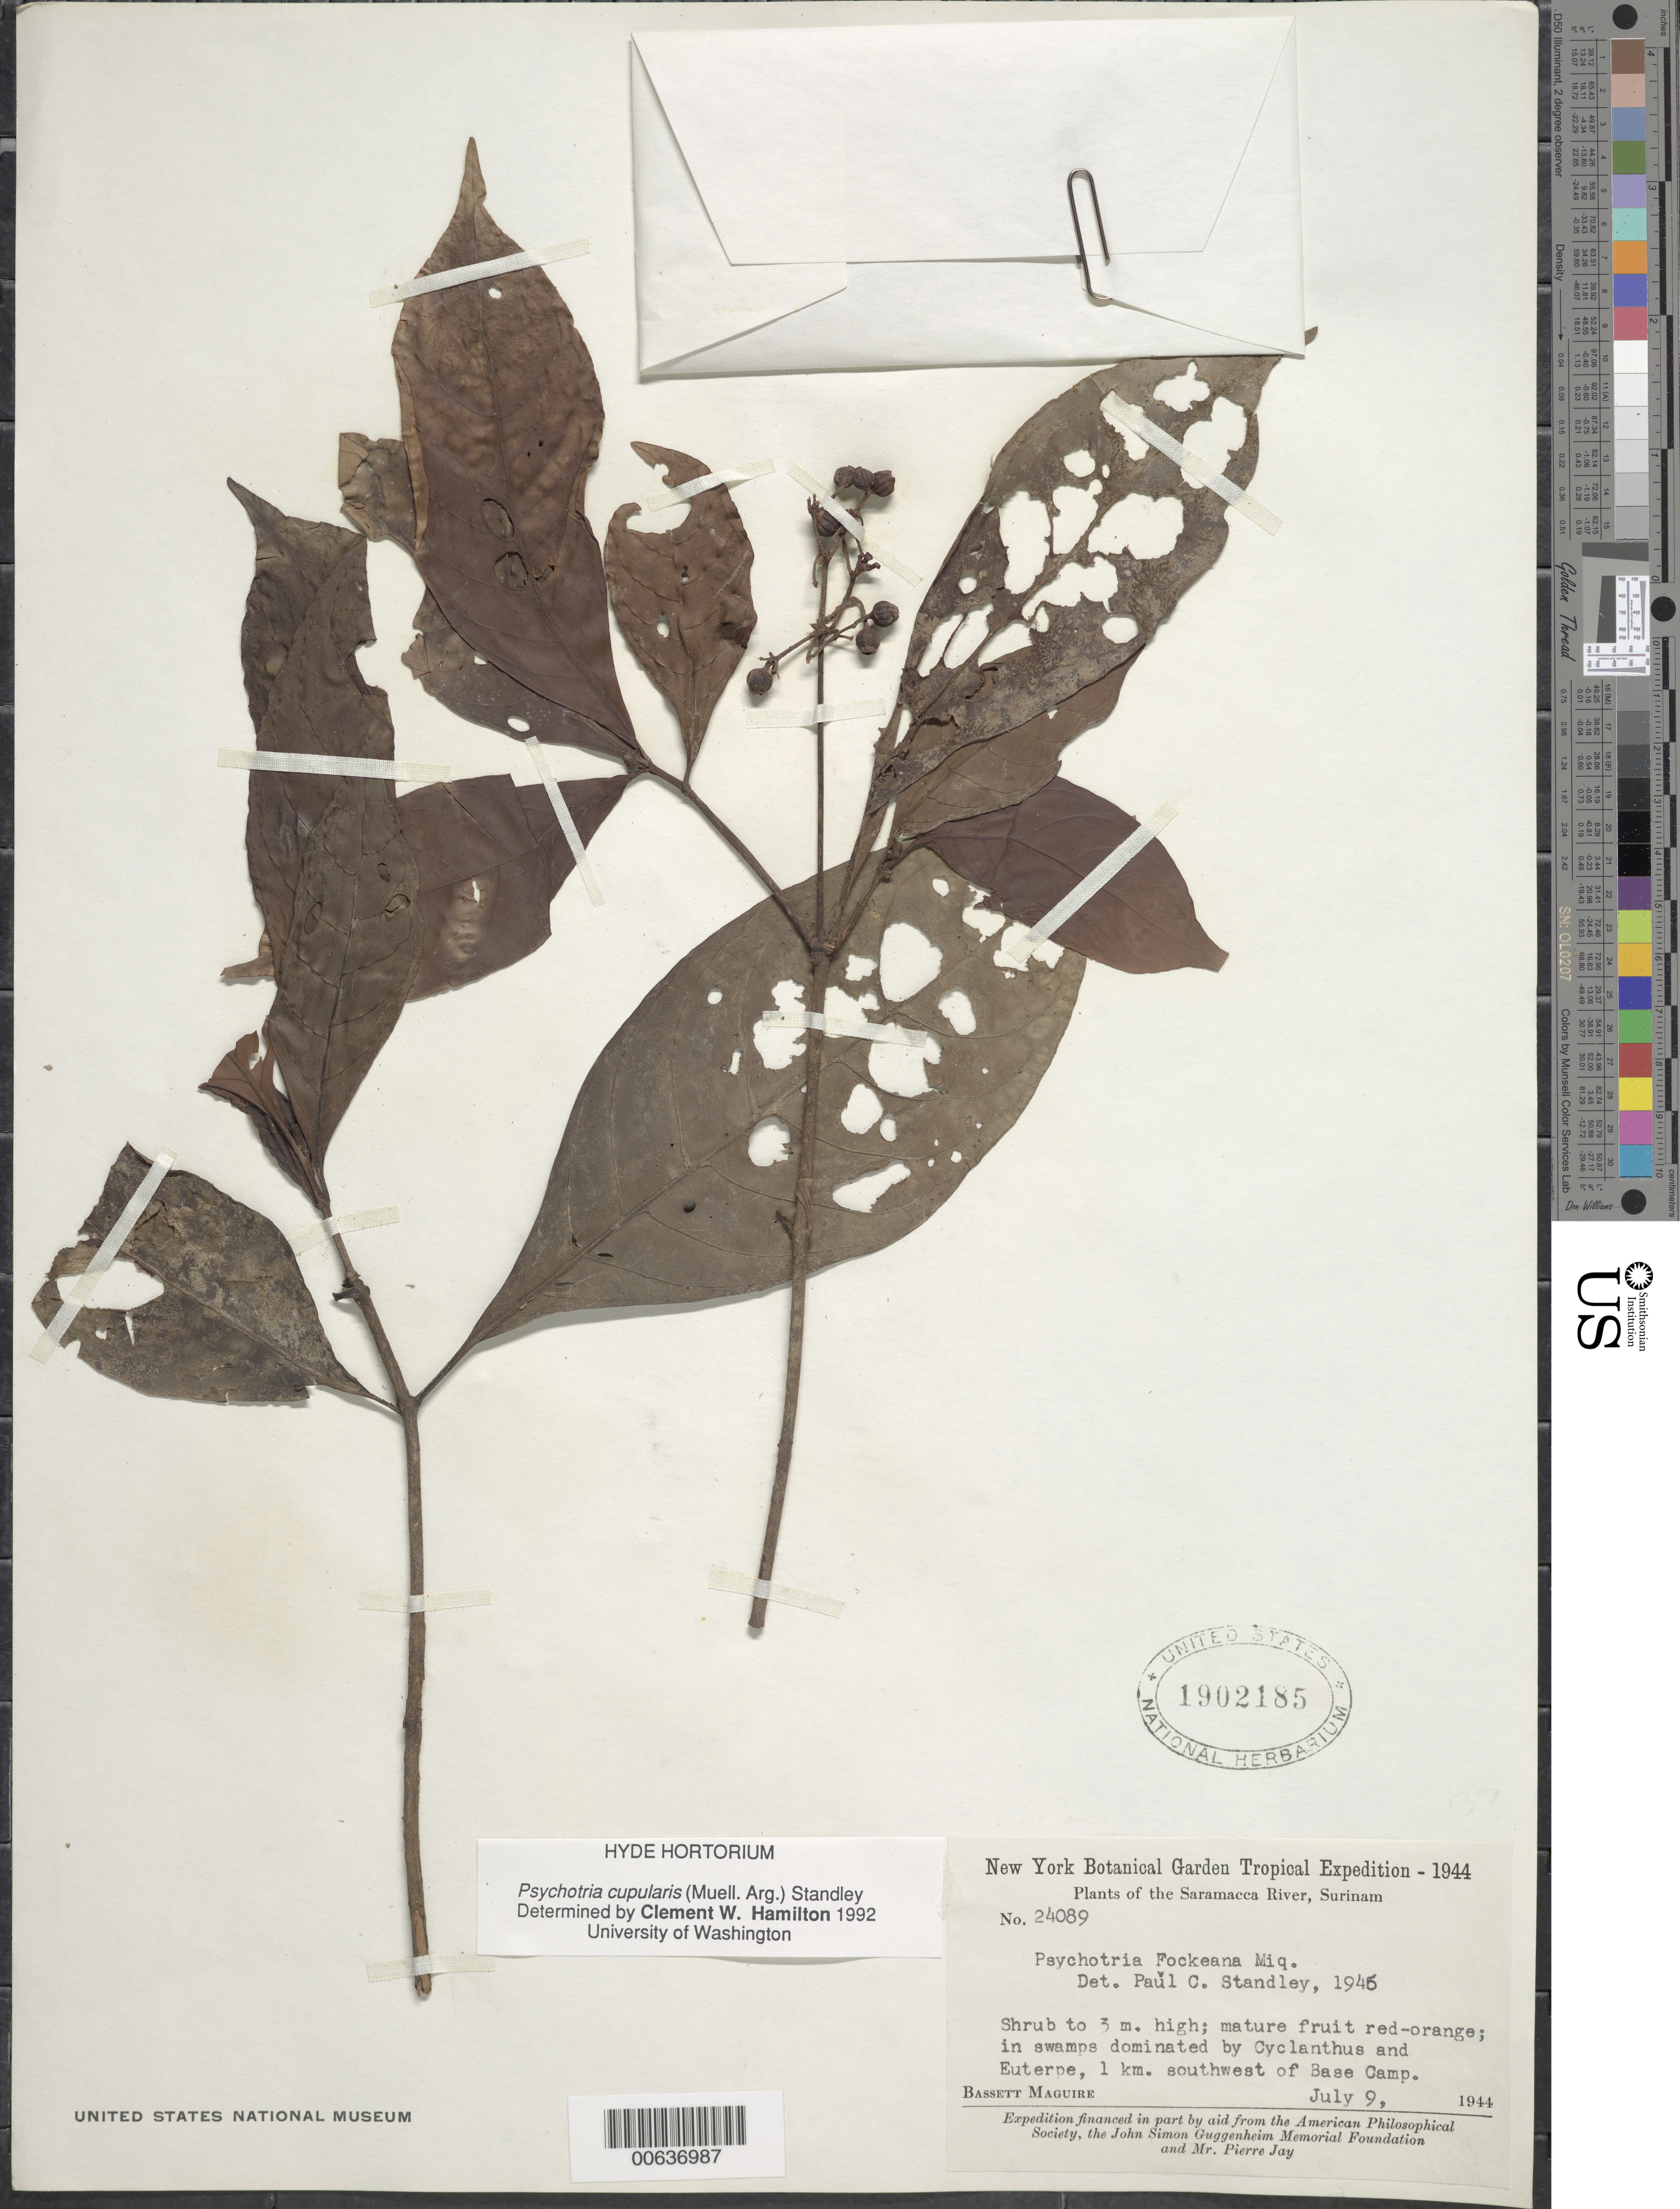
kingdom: Plantae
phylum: Tracheophyta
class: Magnoliopsida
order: Gentianales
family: Rubiaceae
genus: Psychotria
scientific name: Psychotria cupularis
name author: (Müll. Arg.) Standl.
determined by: Hamilton, C. W.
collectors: B. Maguire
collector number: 24089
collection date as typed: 9-Jul-44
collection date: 1944-07-09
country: Suriname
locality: Saramacca River, 1 km SW of base camp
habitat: Swamps dominated by Cyclantus and Euterpe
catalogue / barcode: US 1902185